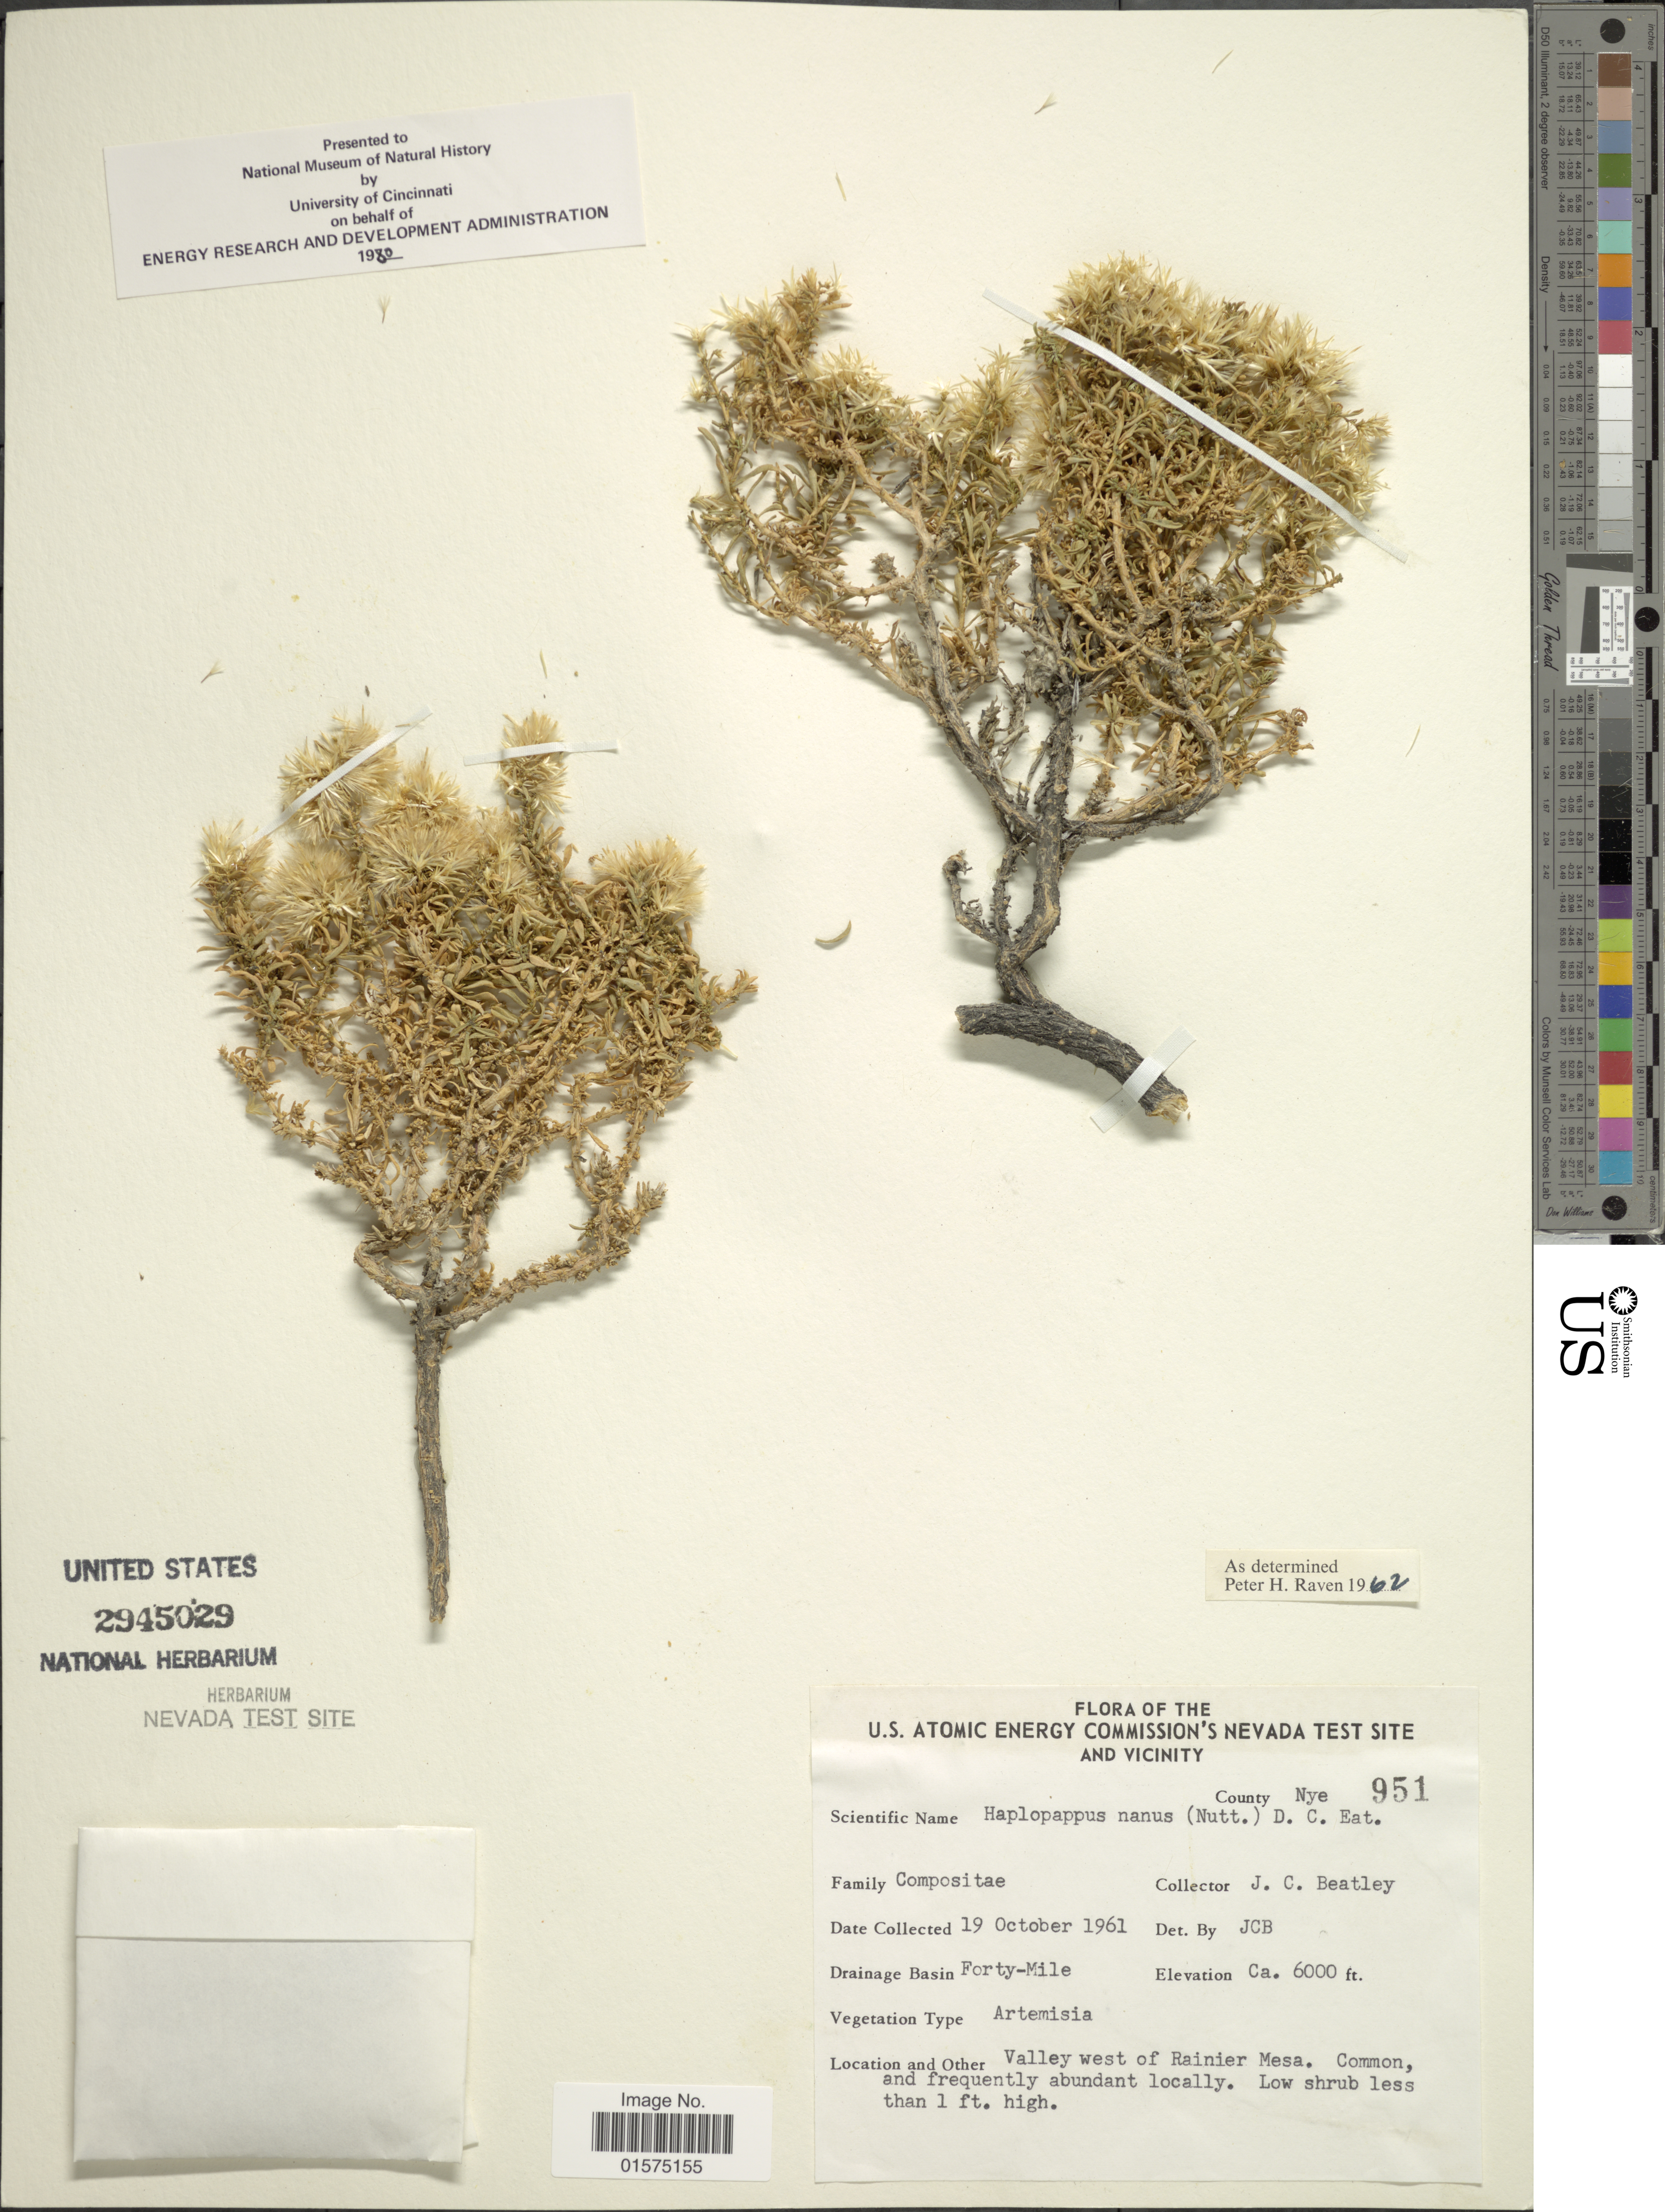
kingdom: Plantae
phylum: Tracheophyta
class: Magnoliopsida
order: Asterales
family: Asteraceae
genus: Ericameria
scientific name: Ericameria nana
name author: Nutt.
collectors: J. C. Beatley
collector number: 951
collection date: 1961-10-19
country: United States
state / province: Nevada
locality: U.S. Atomic Energy Commission's Nevada Test Site and vicinity. County Nye. Drainage Basin Forty-Mile. Valley west of Rainier Mesa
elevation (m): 1829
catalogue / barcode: US 2945029